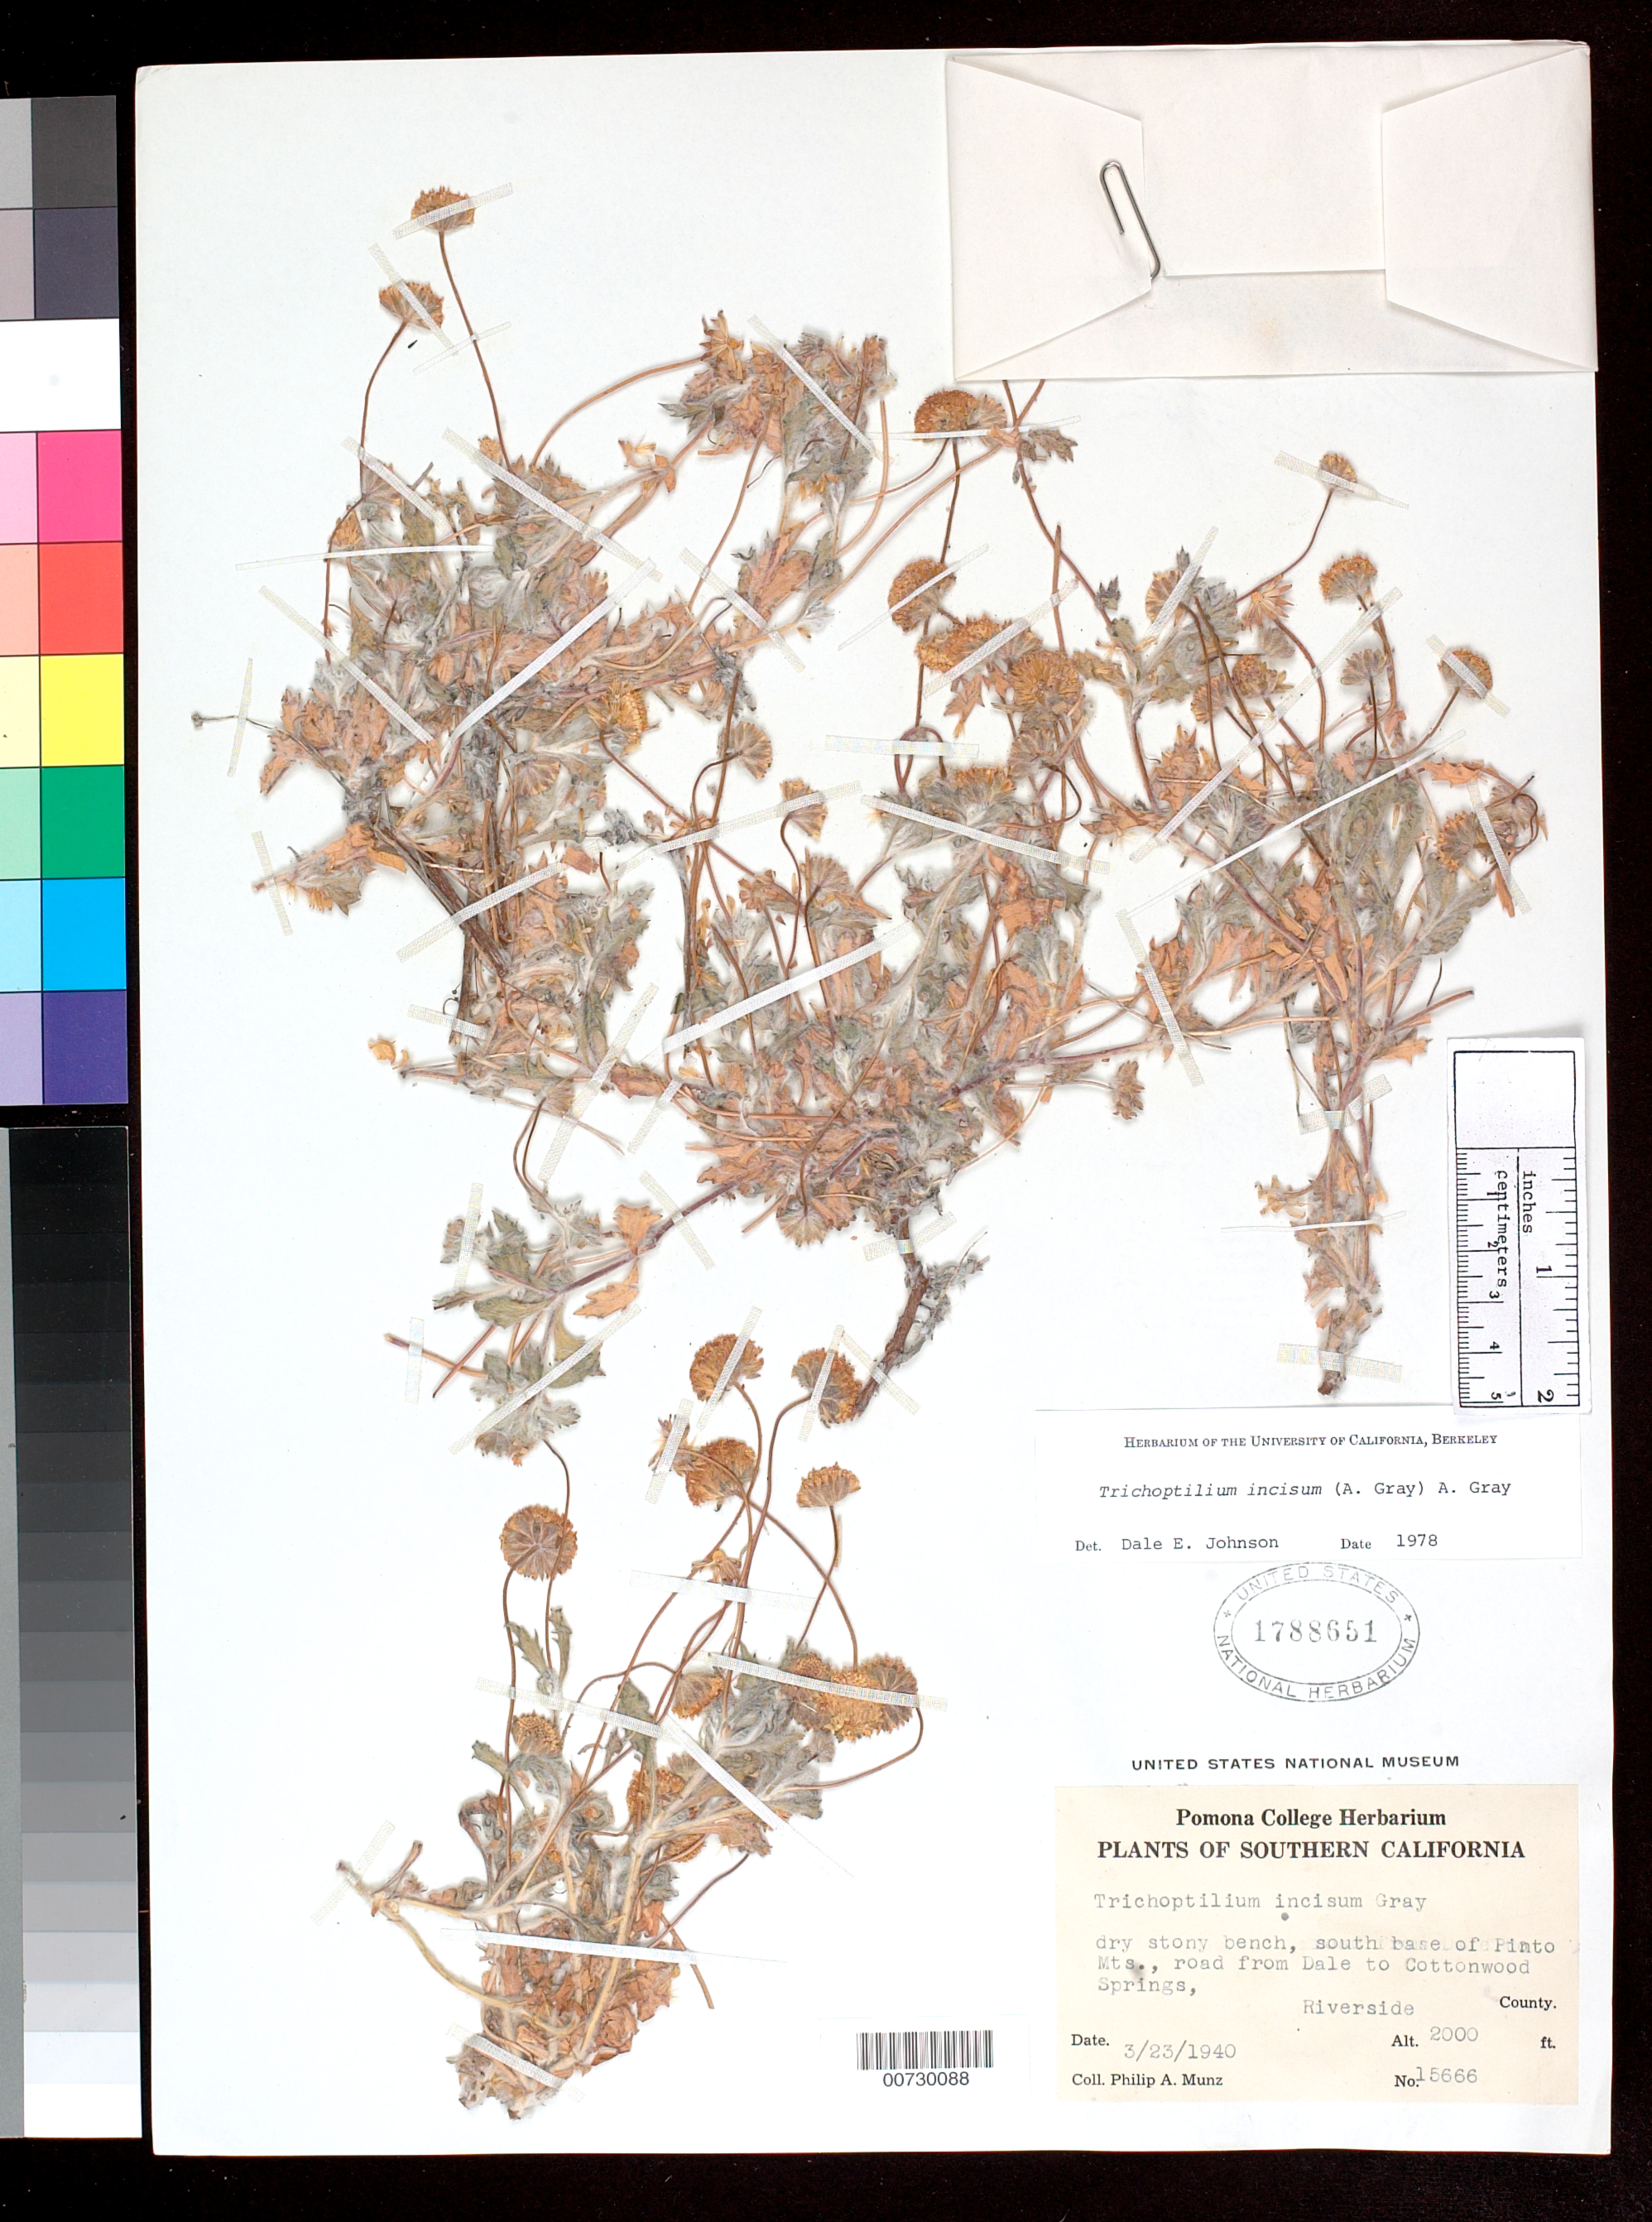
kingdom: Plantae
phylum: Tracheophyta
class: Magnoliopsida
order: Asterales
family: Asteraceae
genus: Trichoptilium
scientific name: Trichoptilium incisum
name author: (A. Gray) A. Gray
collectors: P. A. Munz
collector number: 15666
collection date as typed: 23 Mar 1940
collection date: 1940-03-23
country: United States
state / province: California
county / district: Riverside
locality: Dry stony bench, south base of Pinto Mts., road from Dale to Cottonwood springs.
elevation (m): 610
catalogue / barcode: US 1788651